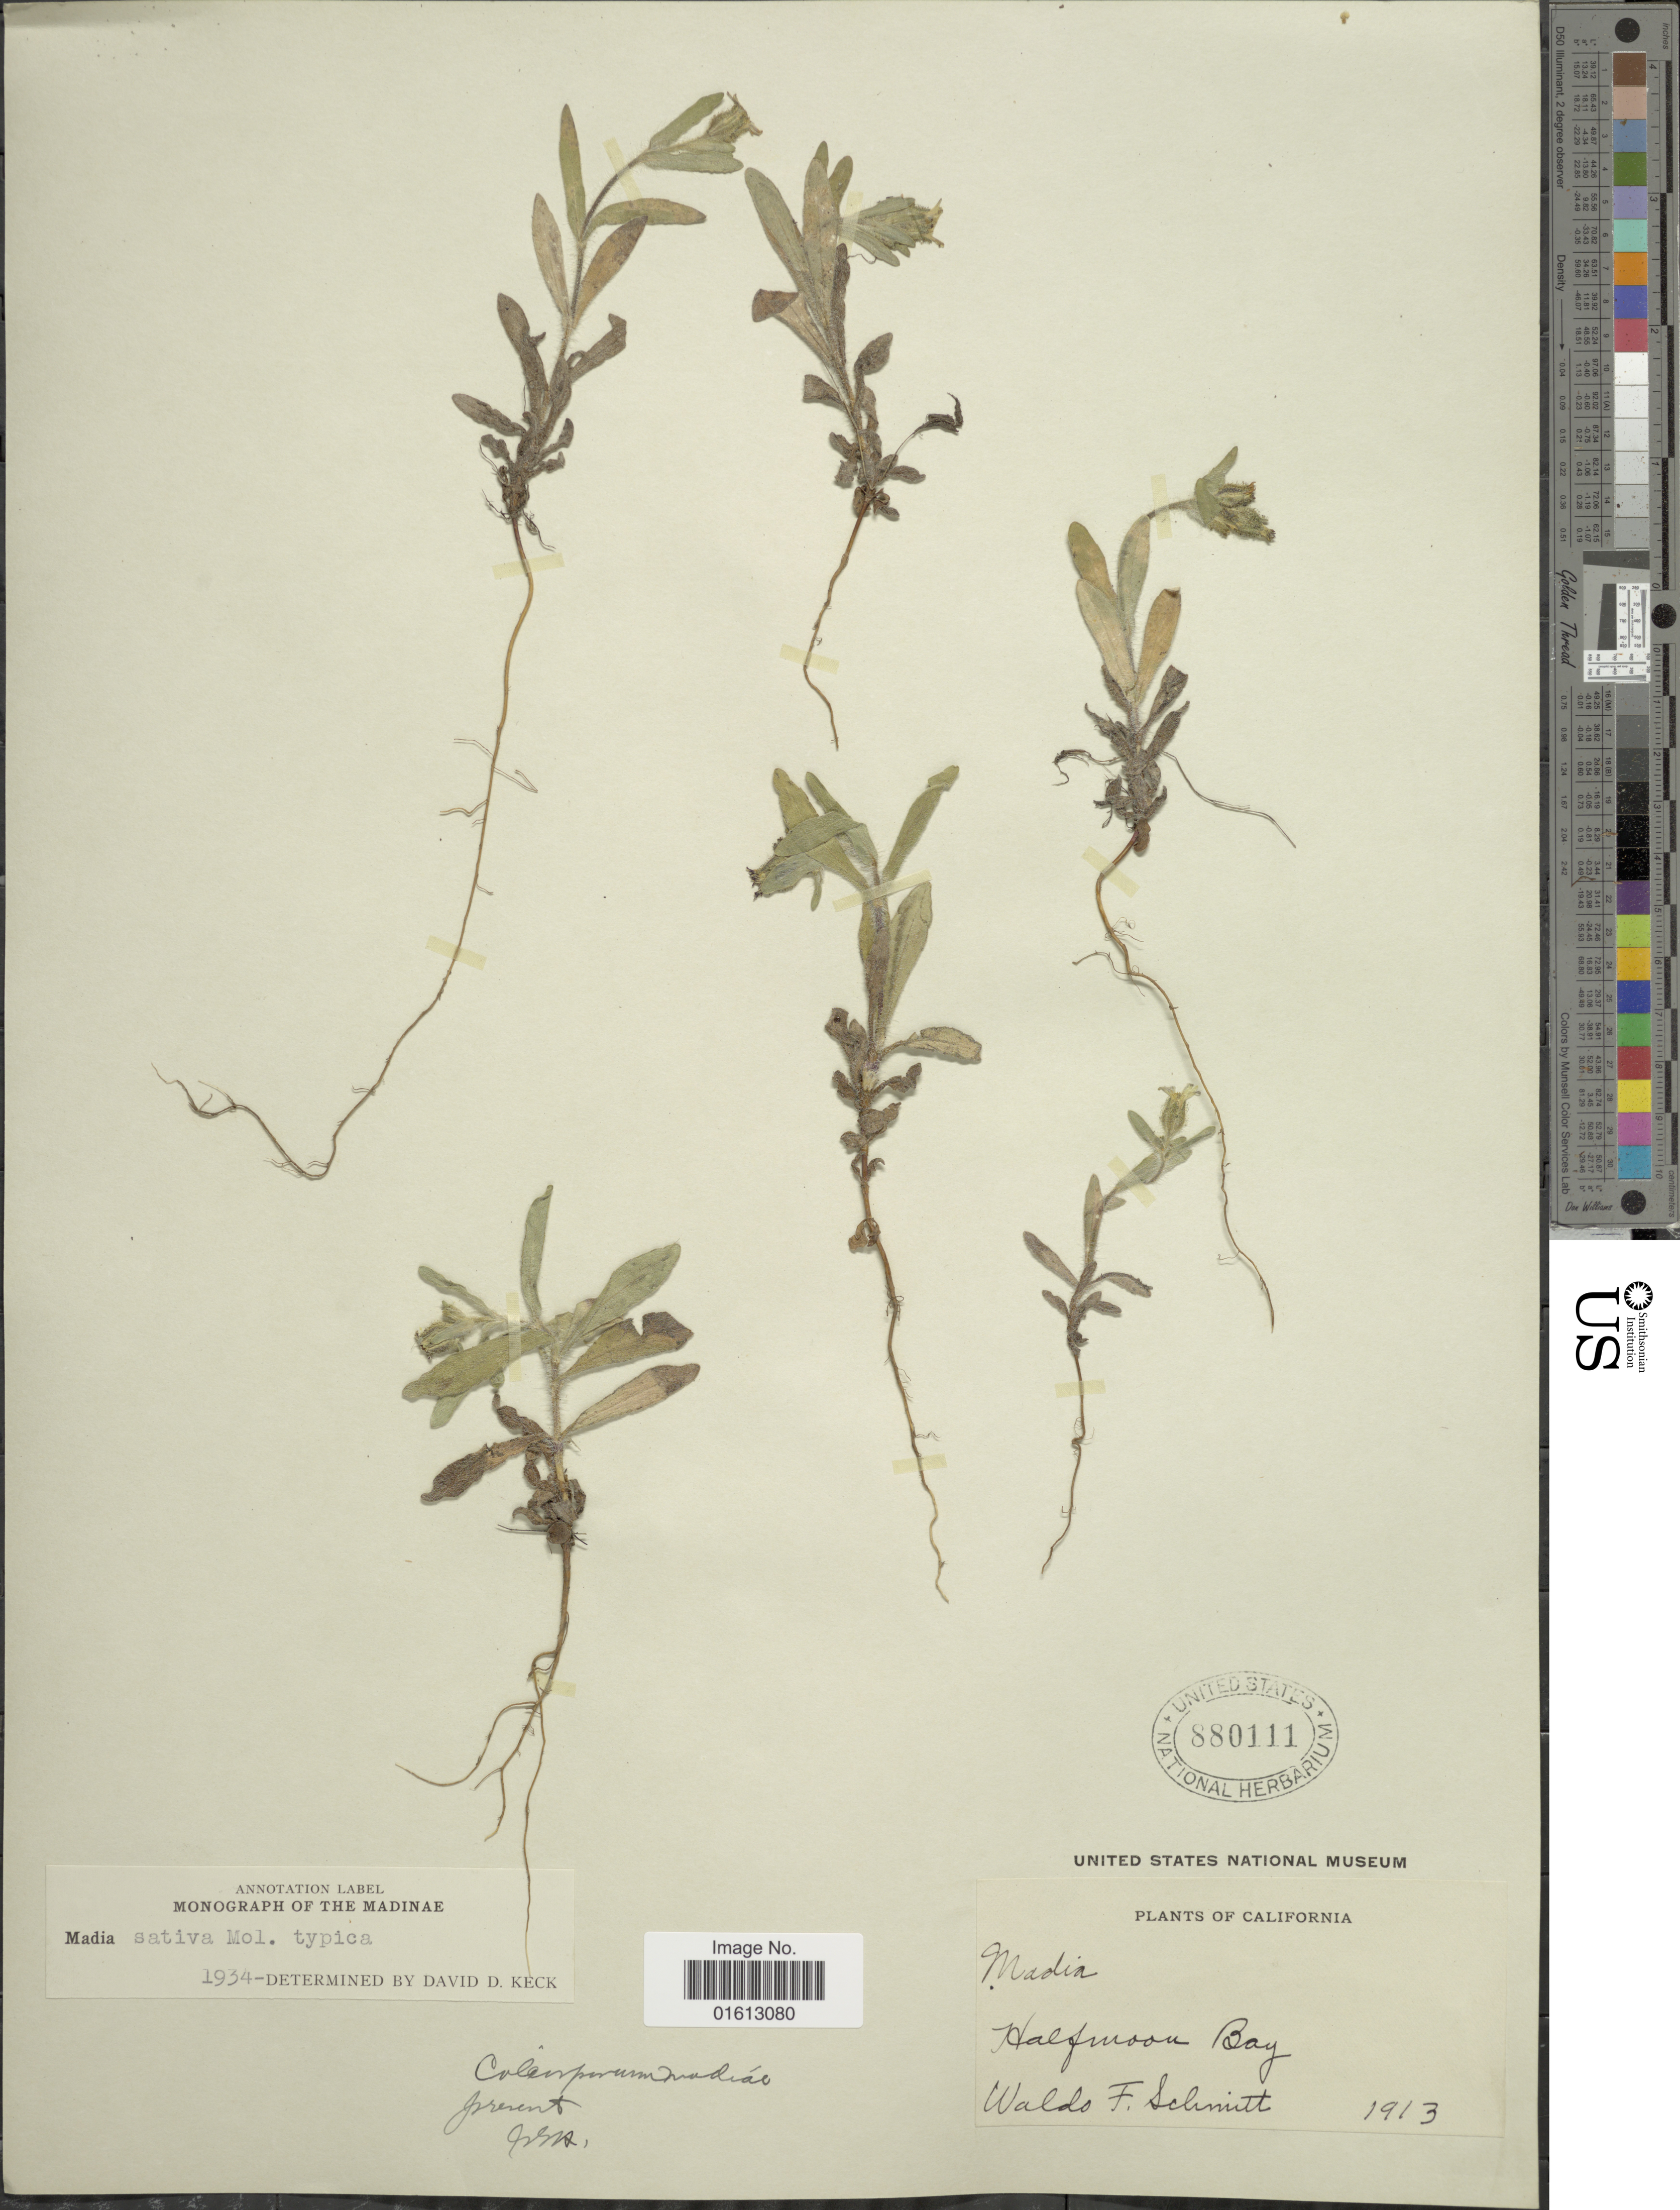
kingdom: Plantae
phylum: Tracheophyta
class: Magnoliopsida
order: Asterales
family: Asteraceae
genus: Madia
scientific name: Madia sativa subsp. sativa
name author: Molina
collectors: W. L. Schmitt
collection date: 1913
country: United States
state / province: California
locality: California, Halfmoon Bay.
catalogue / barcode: US 880111